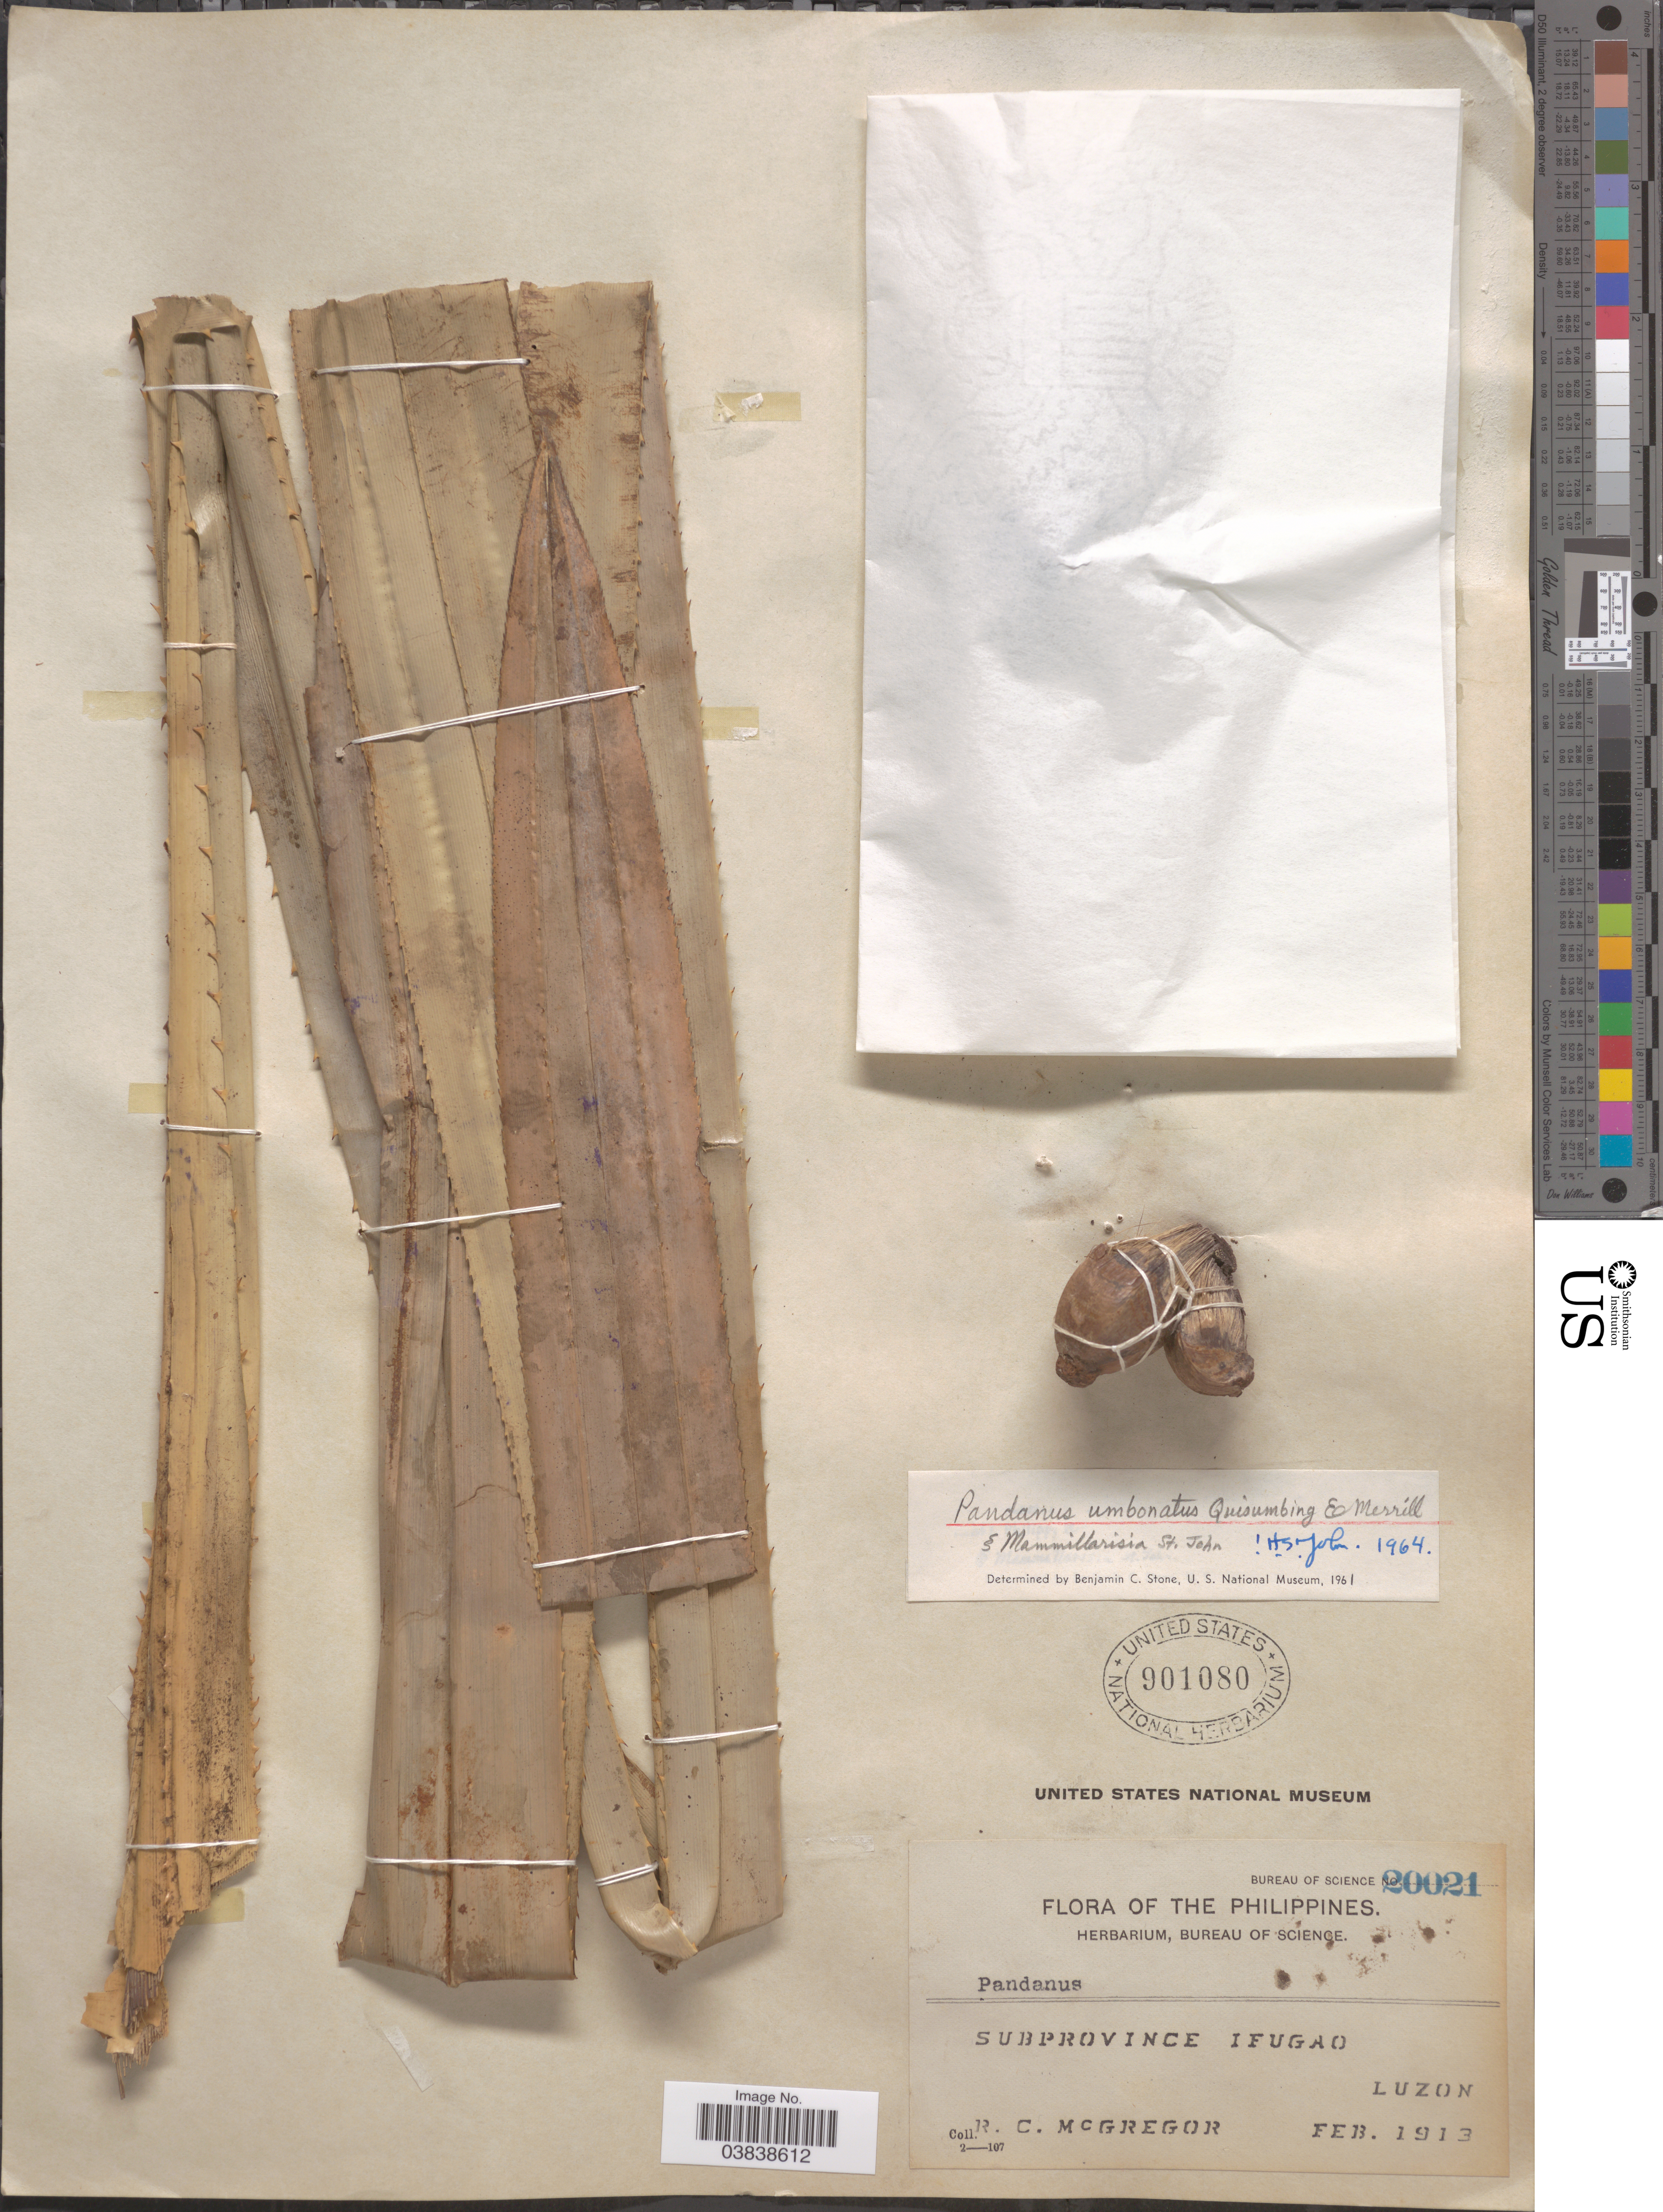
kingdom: Plantae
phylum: Tracheophyta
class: Liliopsida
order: Pandanales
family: Pandanaceae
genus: Pandanus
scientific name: Pandanus umbonatus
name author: Quisumb. & Merr.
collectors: R. C. McGregor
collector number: Bureau of Science 20021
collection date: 1913-02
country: Philippines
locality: Subprovince Ifugao, Luzon.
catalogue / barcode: US 901080